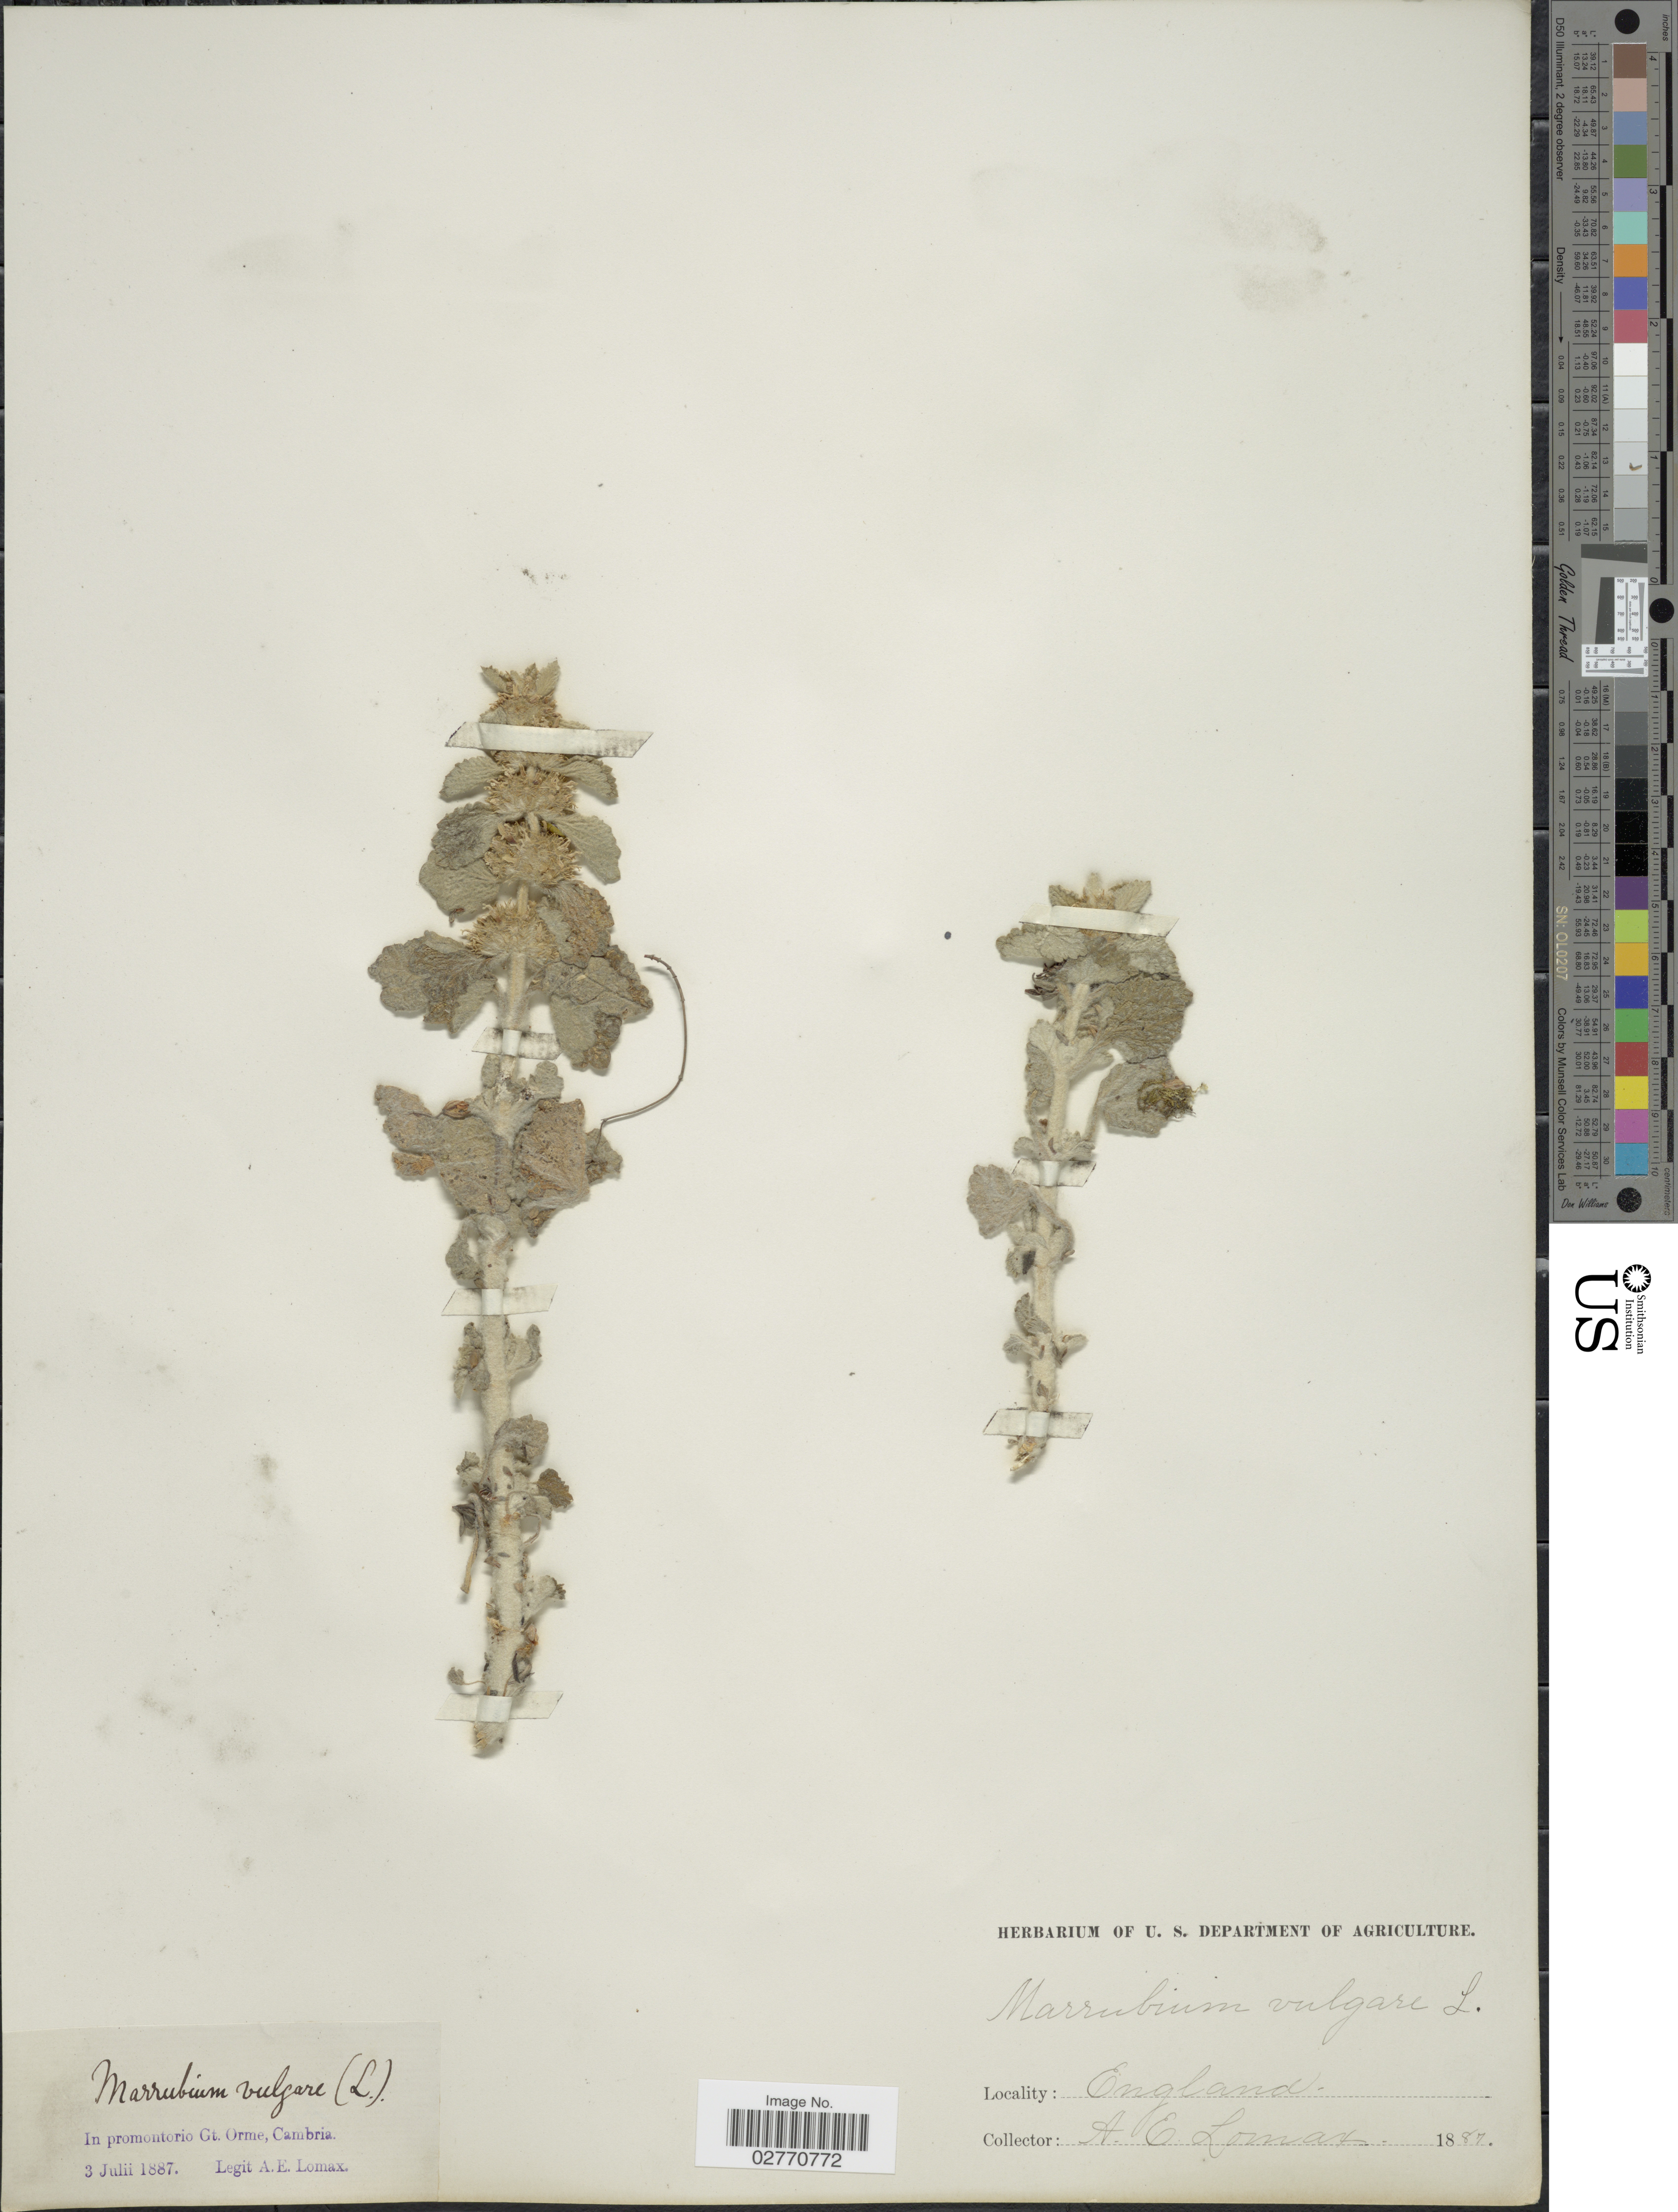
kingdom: Plantae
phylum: Tracheophyta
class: Magnoliopsida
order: Lamiales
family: Lamiaceae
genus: Marrubium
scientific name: Marrubium vulgare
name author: L.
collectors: A. Lomax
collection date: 1887-07-03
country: United Kingdom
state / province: England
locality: In promontorio Gt. Orme, Cambria.